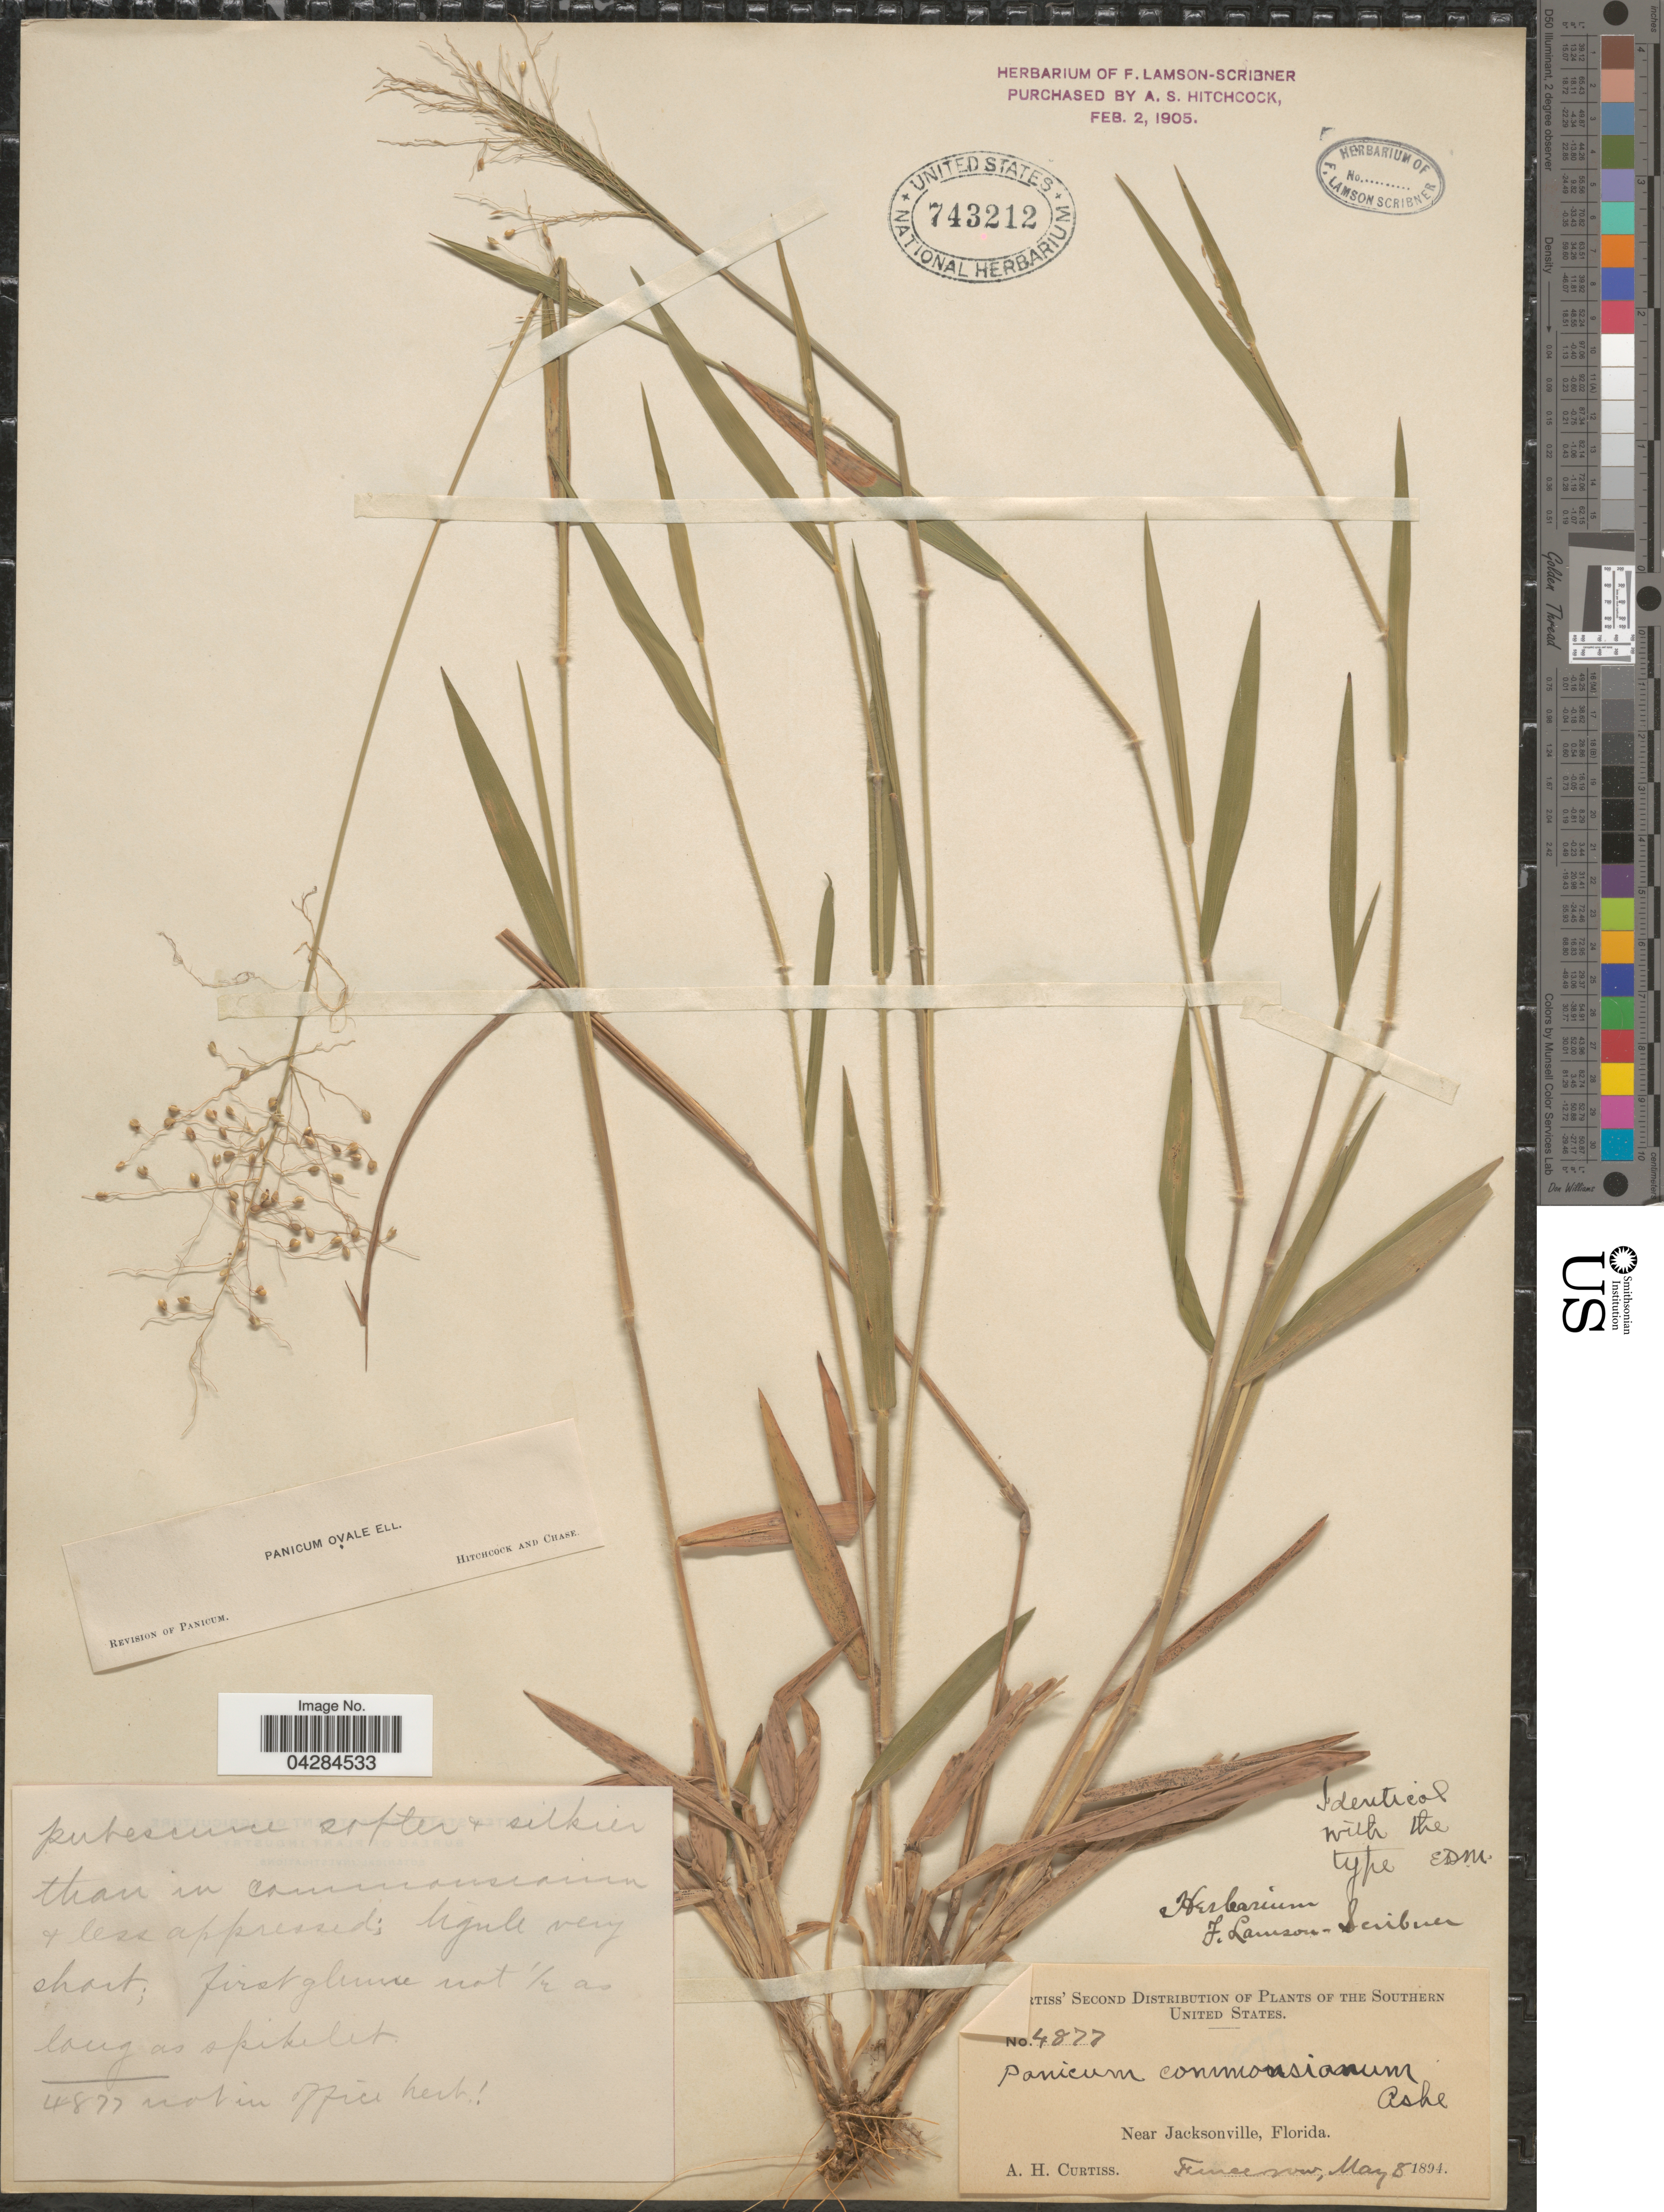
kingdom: Plantae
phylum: Tracheophyta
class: Liliopsida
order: Poales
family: Poaceae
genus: Dichanthelium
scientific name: Dichanthelium ovale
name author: (Elliott) Gould & C.A. Clark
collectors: A. H. Curtiss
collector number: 4877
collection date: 1894-05-08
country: United States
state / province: Florida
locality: The Southern United States. Near Jacksonville. Fence row.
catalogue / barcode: US 743212